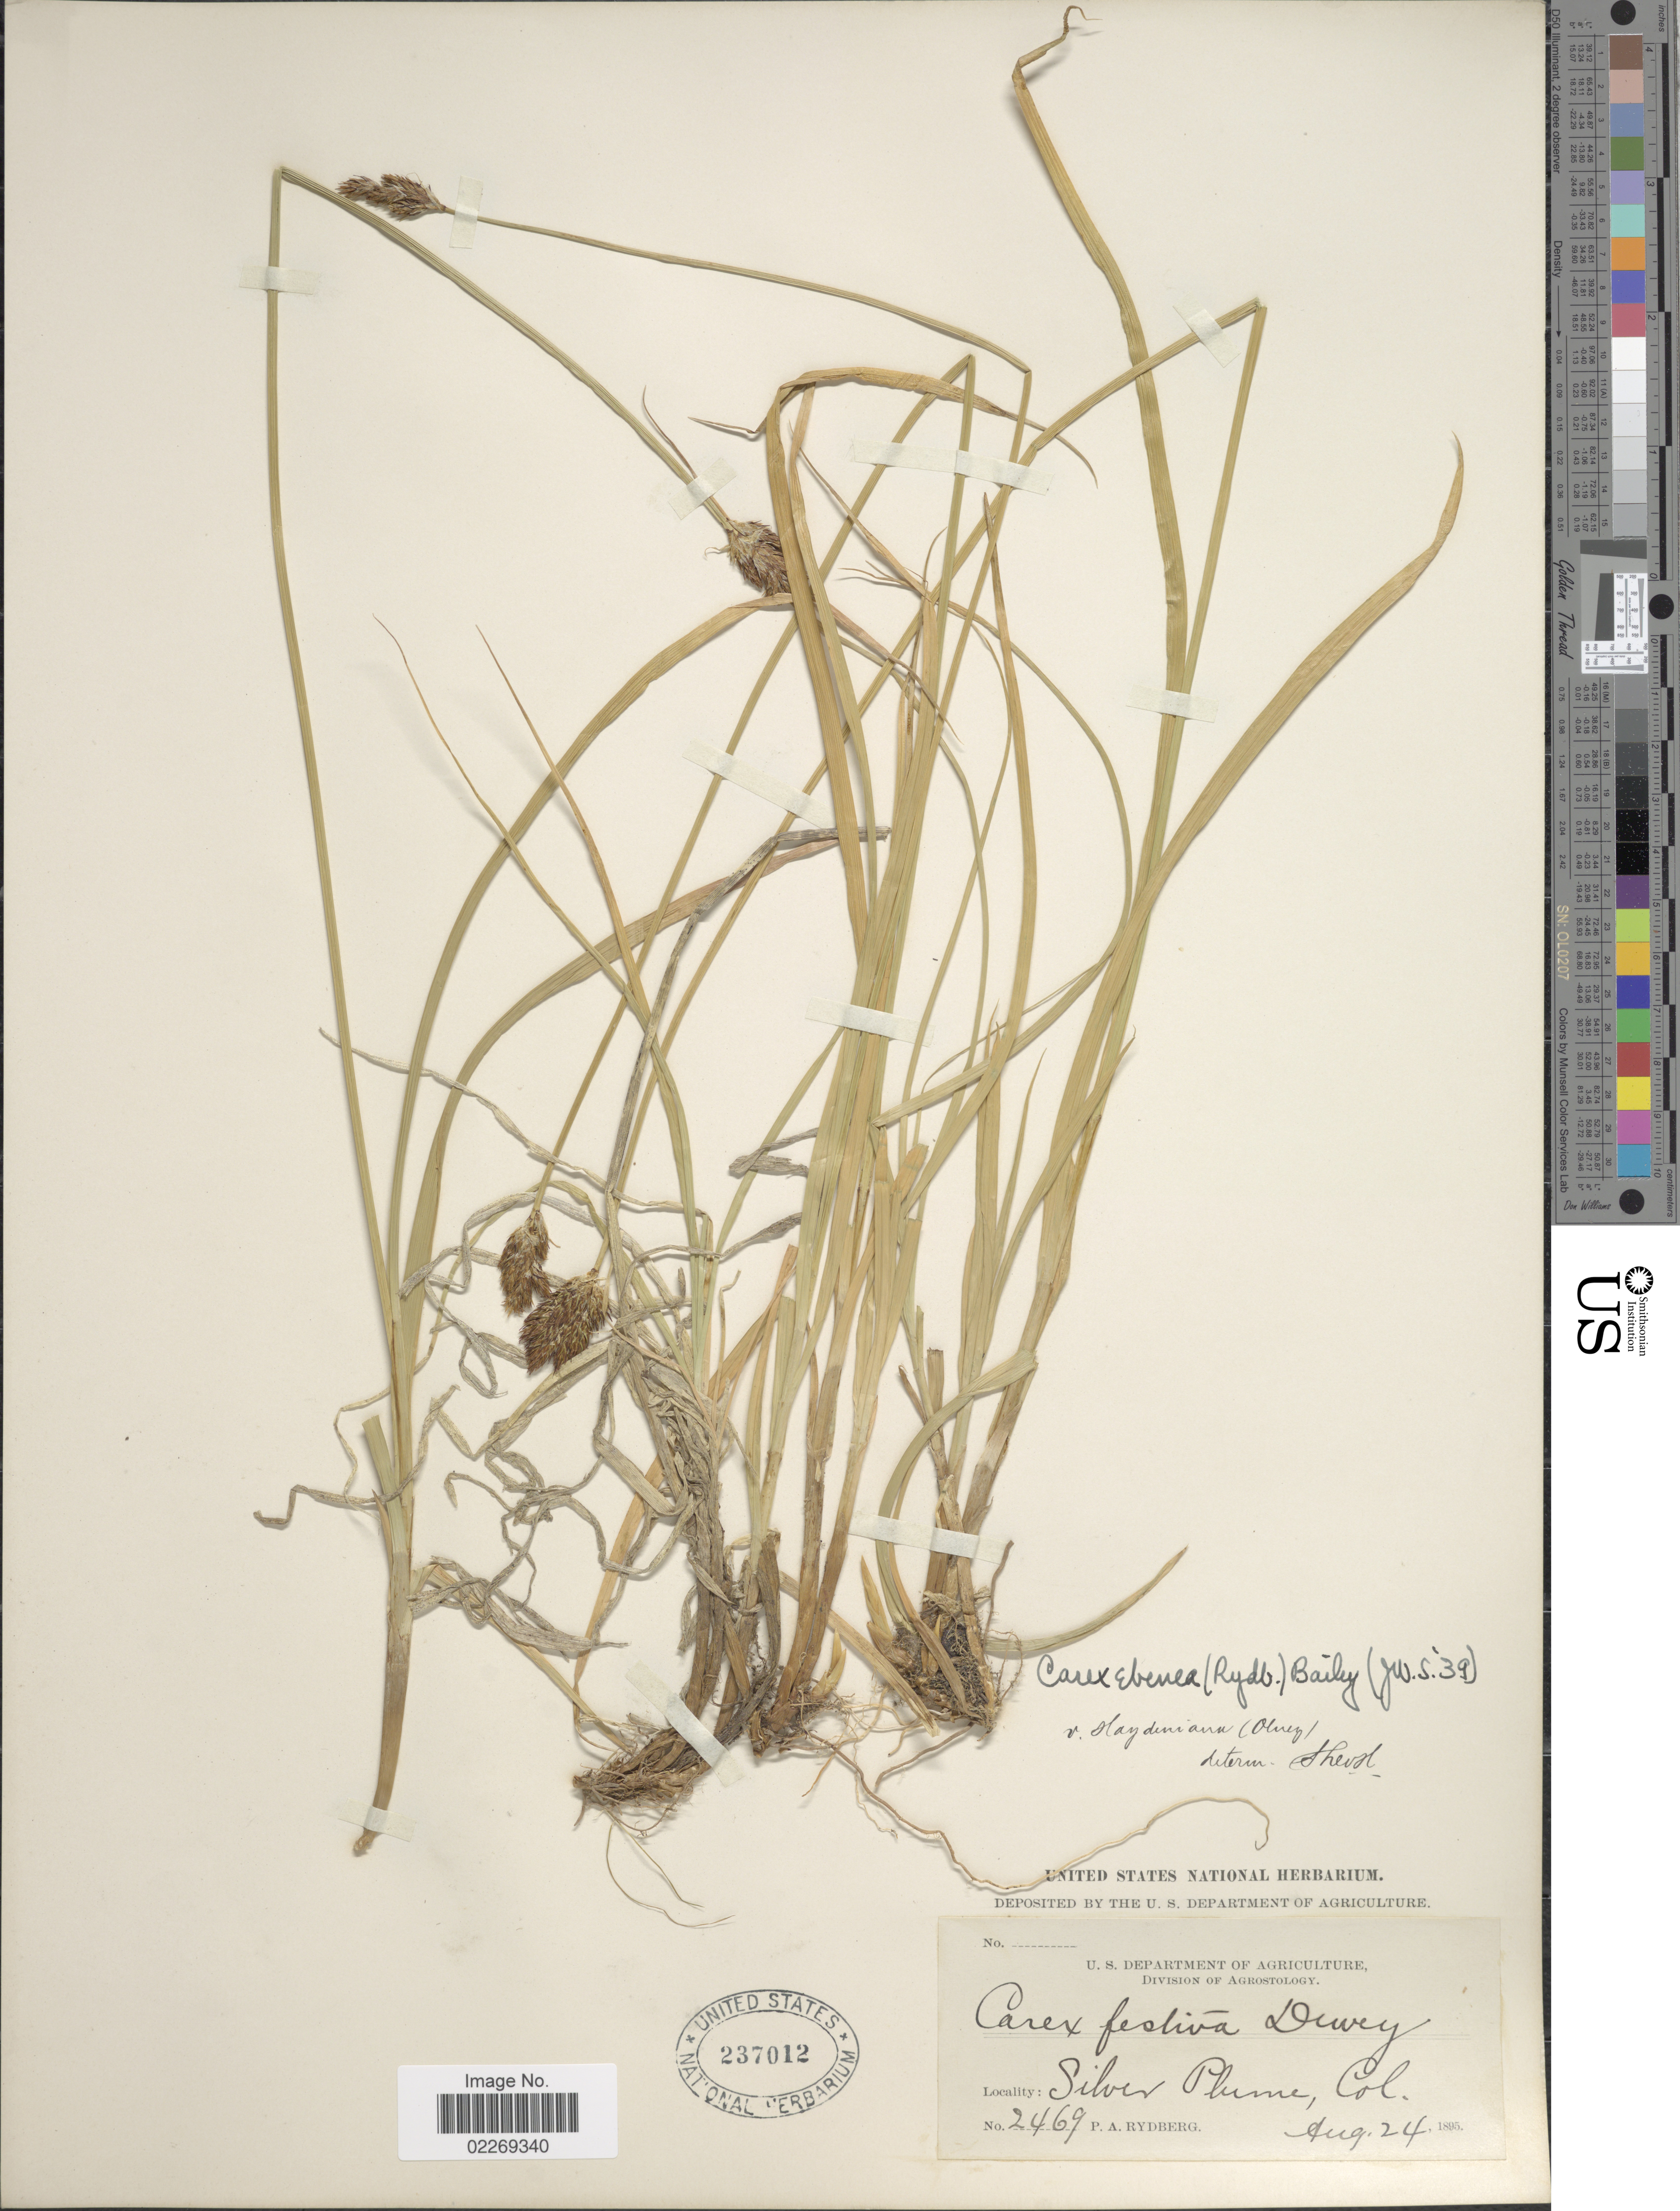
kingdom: Plantae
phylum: Tracheophyta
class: Liliopsida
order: Poales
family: Cyperaceae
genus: Carex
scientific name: Carex ebenea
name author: Rydb.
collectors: P. A. Rydberg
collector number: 2469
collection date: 1895-08-24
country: United States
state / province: Colorado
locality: Silver Plume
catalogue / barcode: US 237012